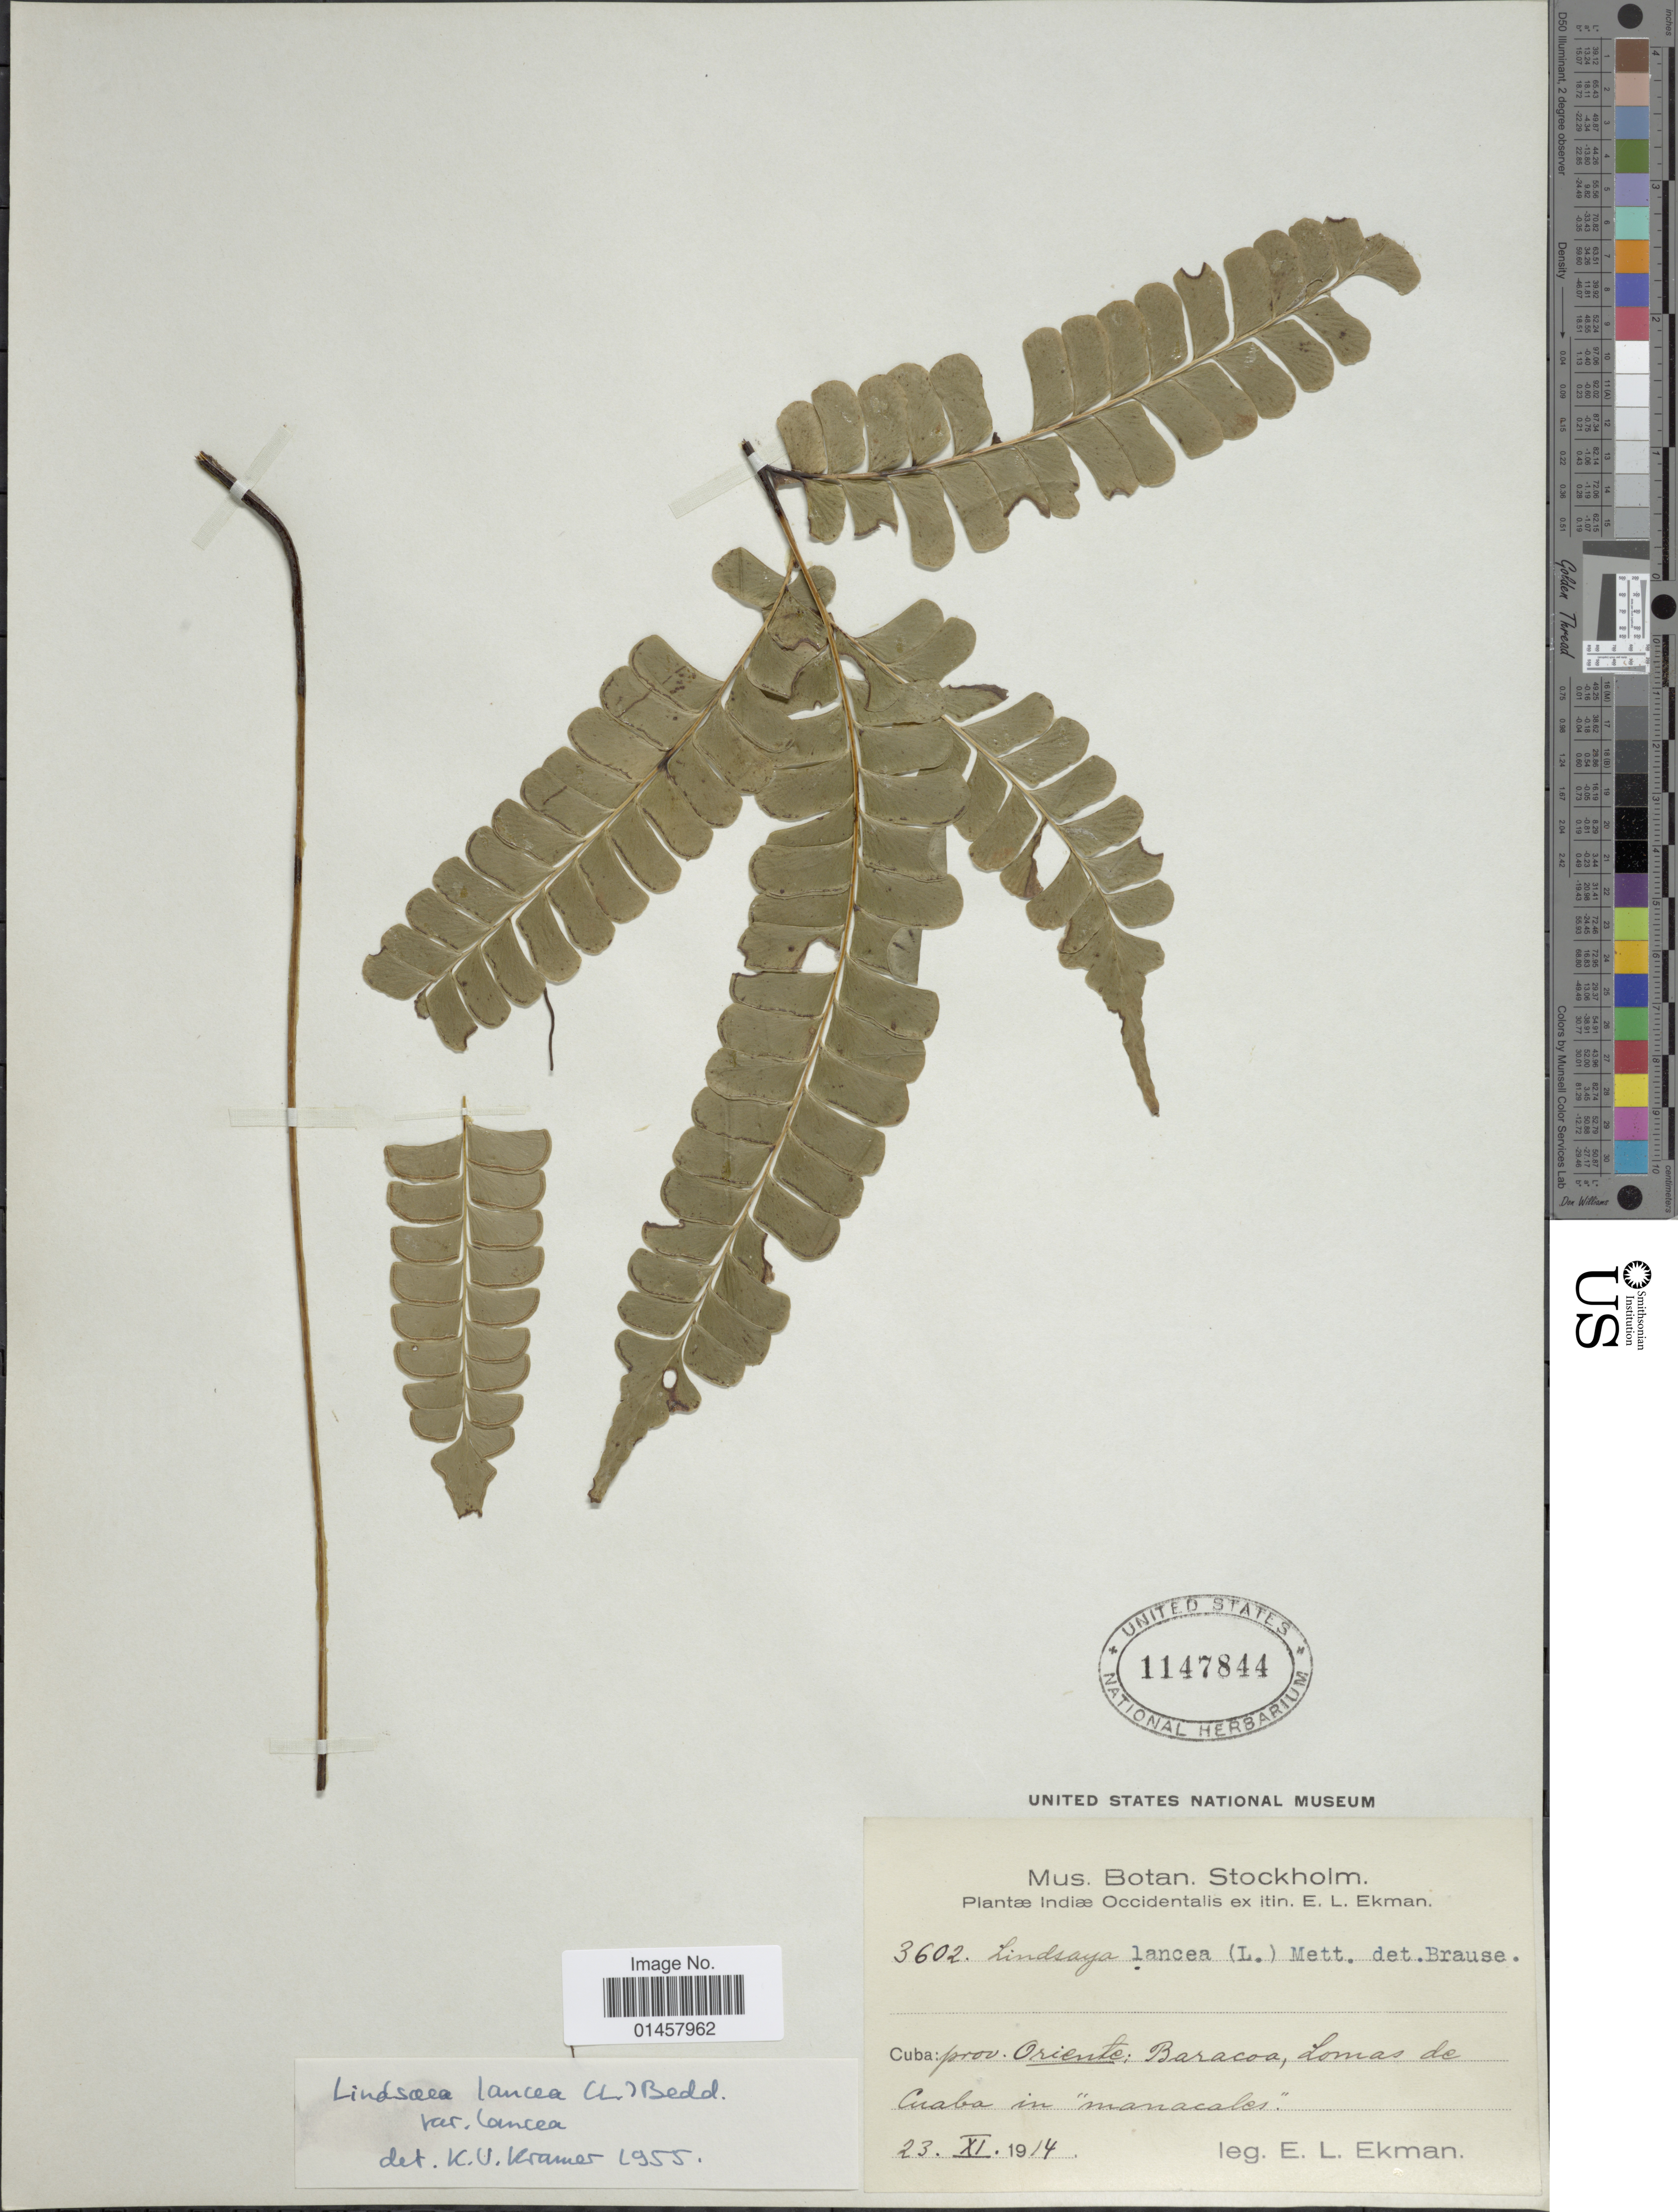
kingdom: Plantae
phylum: Tracheophyta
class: Polypodiopsida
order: Polypodiales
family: Lindsaeaceae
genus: Lindsaea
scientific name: Lindsaea lancea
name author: (L.) Bedd.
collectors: E. L. Ekman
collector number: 3602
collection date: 1914-11-23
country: Cuba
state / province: Oriente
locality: Prov. Oriente: Baracoa, Lomas de Cuaba in Manacales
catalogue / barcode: US 1147844